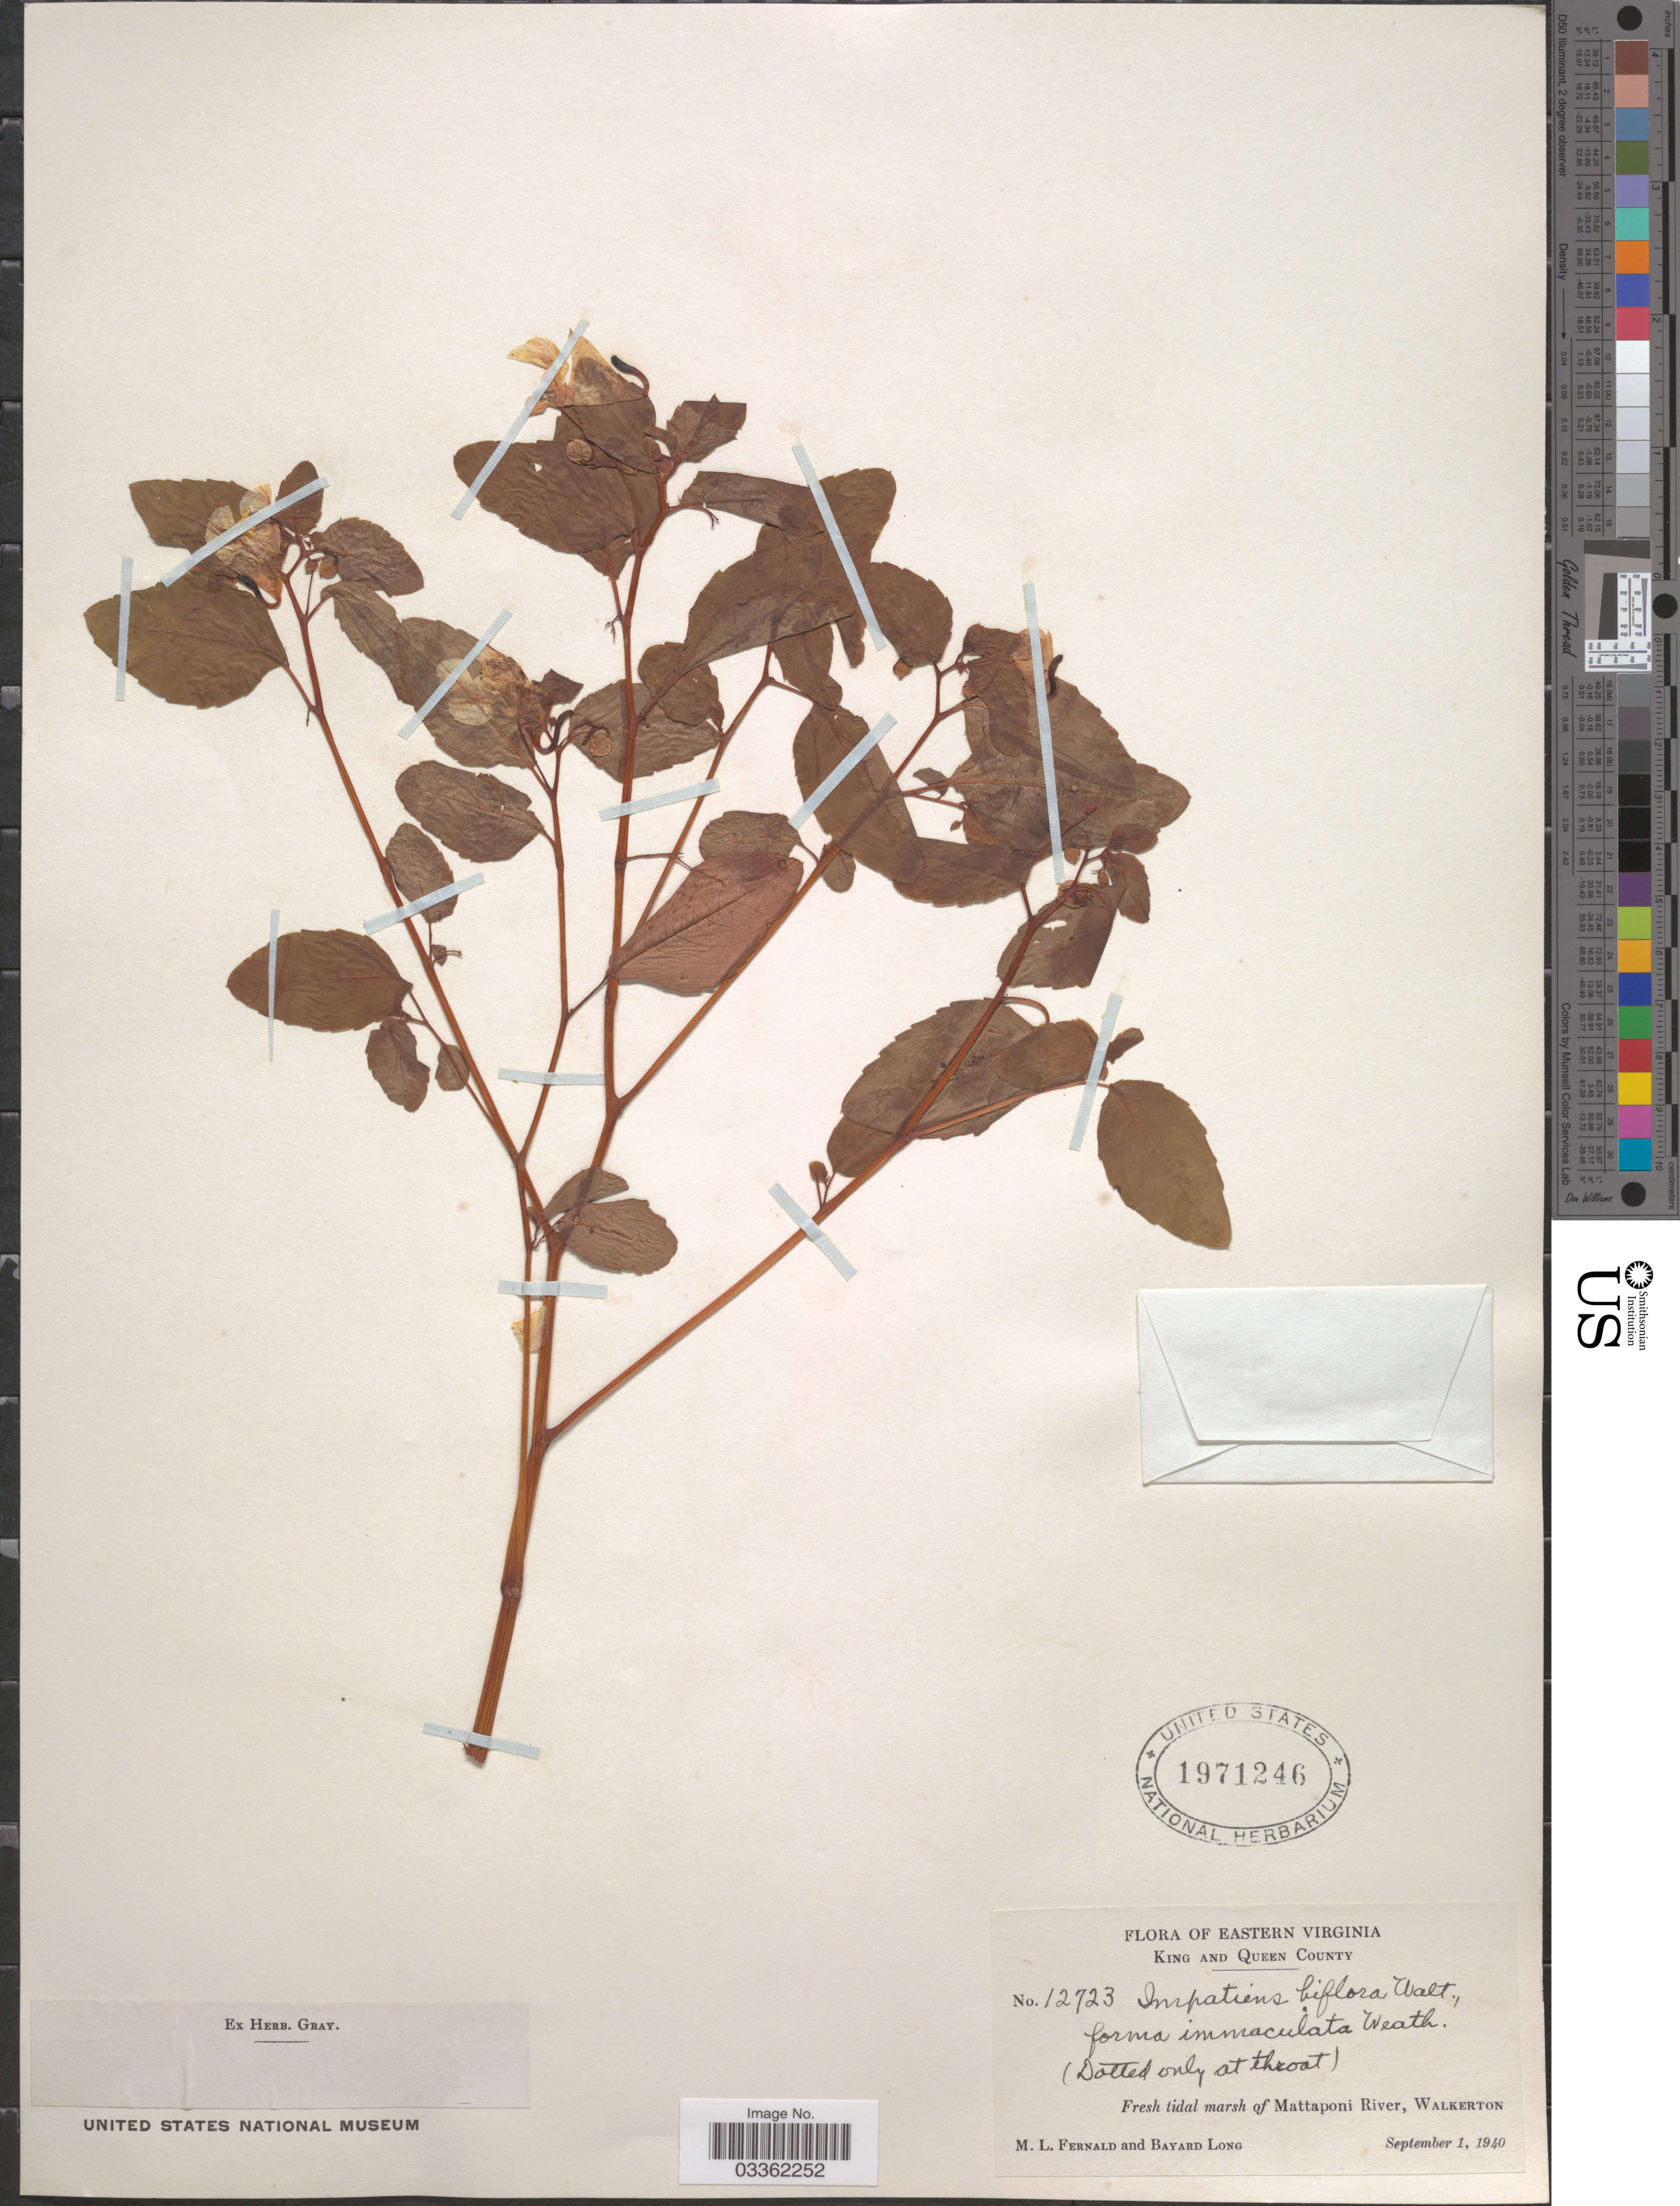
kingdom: Plantae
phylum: Tracheophyta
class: Magnoliopsida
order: Ericales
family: Balsaminaceae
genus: Impatiens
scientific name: Impatiens capensis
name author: Meerb.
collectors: M. L. Fernald & B. Long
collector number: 12723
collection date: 1940-09-01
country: United States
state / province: Virginia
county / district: King and Queen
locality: Eastern Virginia, King and Queen County, Fresh tidal marsh of Mattaponi River, Walkerton.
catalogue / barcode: US 1971246